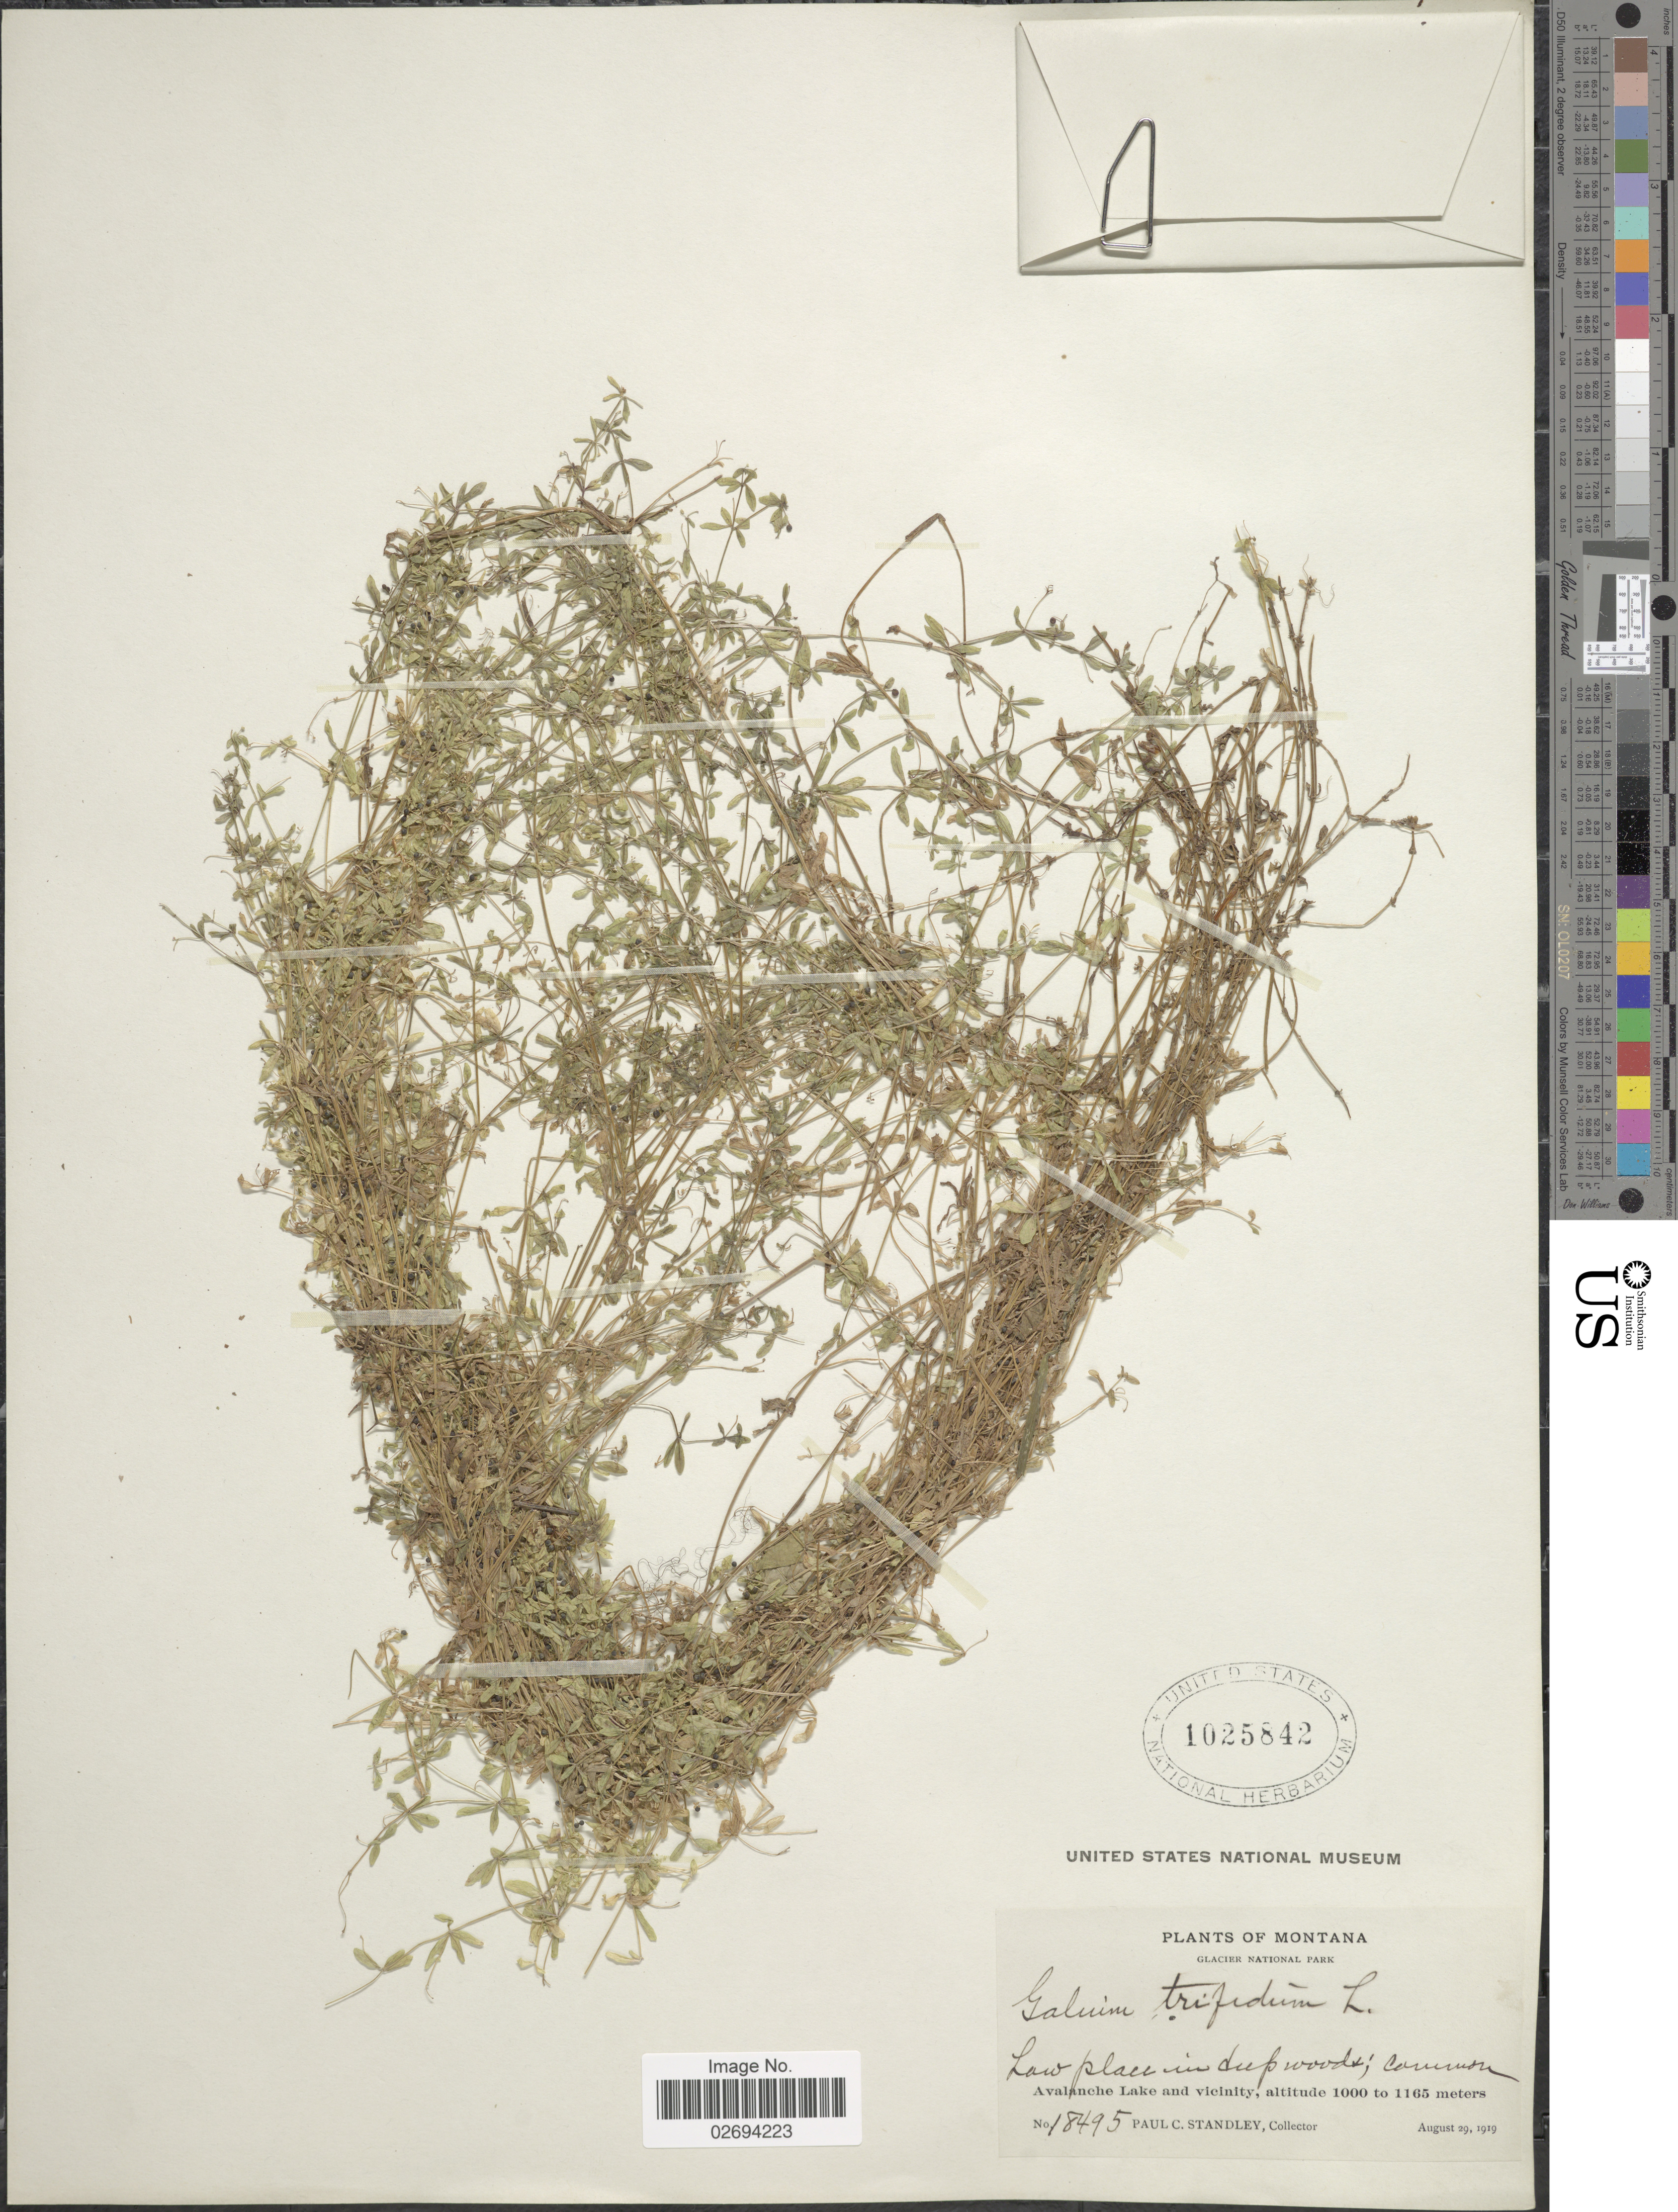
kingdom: Plantae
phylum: Tracheophyta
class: Magnoliopsida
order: Gentianales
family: Rubiaceae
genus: Galium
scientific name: Galium trifidum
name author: L.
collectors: P. C. Standley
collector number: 18495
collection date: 1919-08-29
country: United States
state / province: Montana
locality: Glacier National Park, low place in deep woods, Avalanche Lake and vicinity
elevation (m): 1000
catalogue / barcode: US 1025842